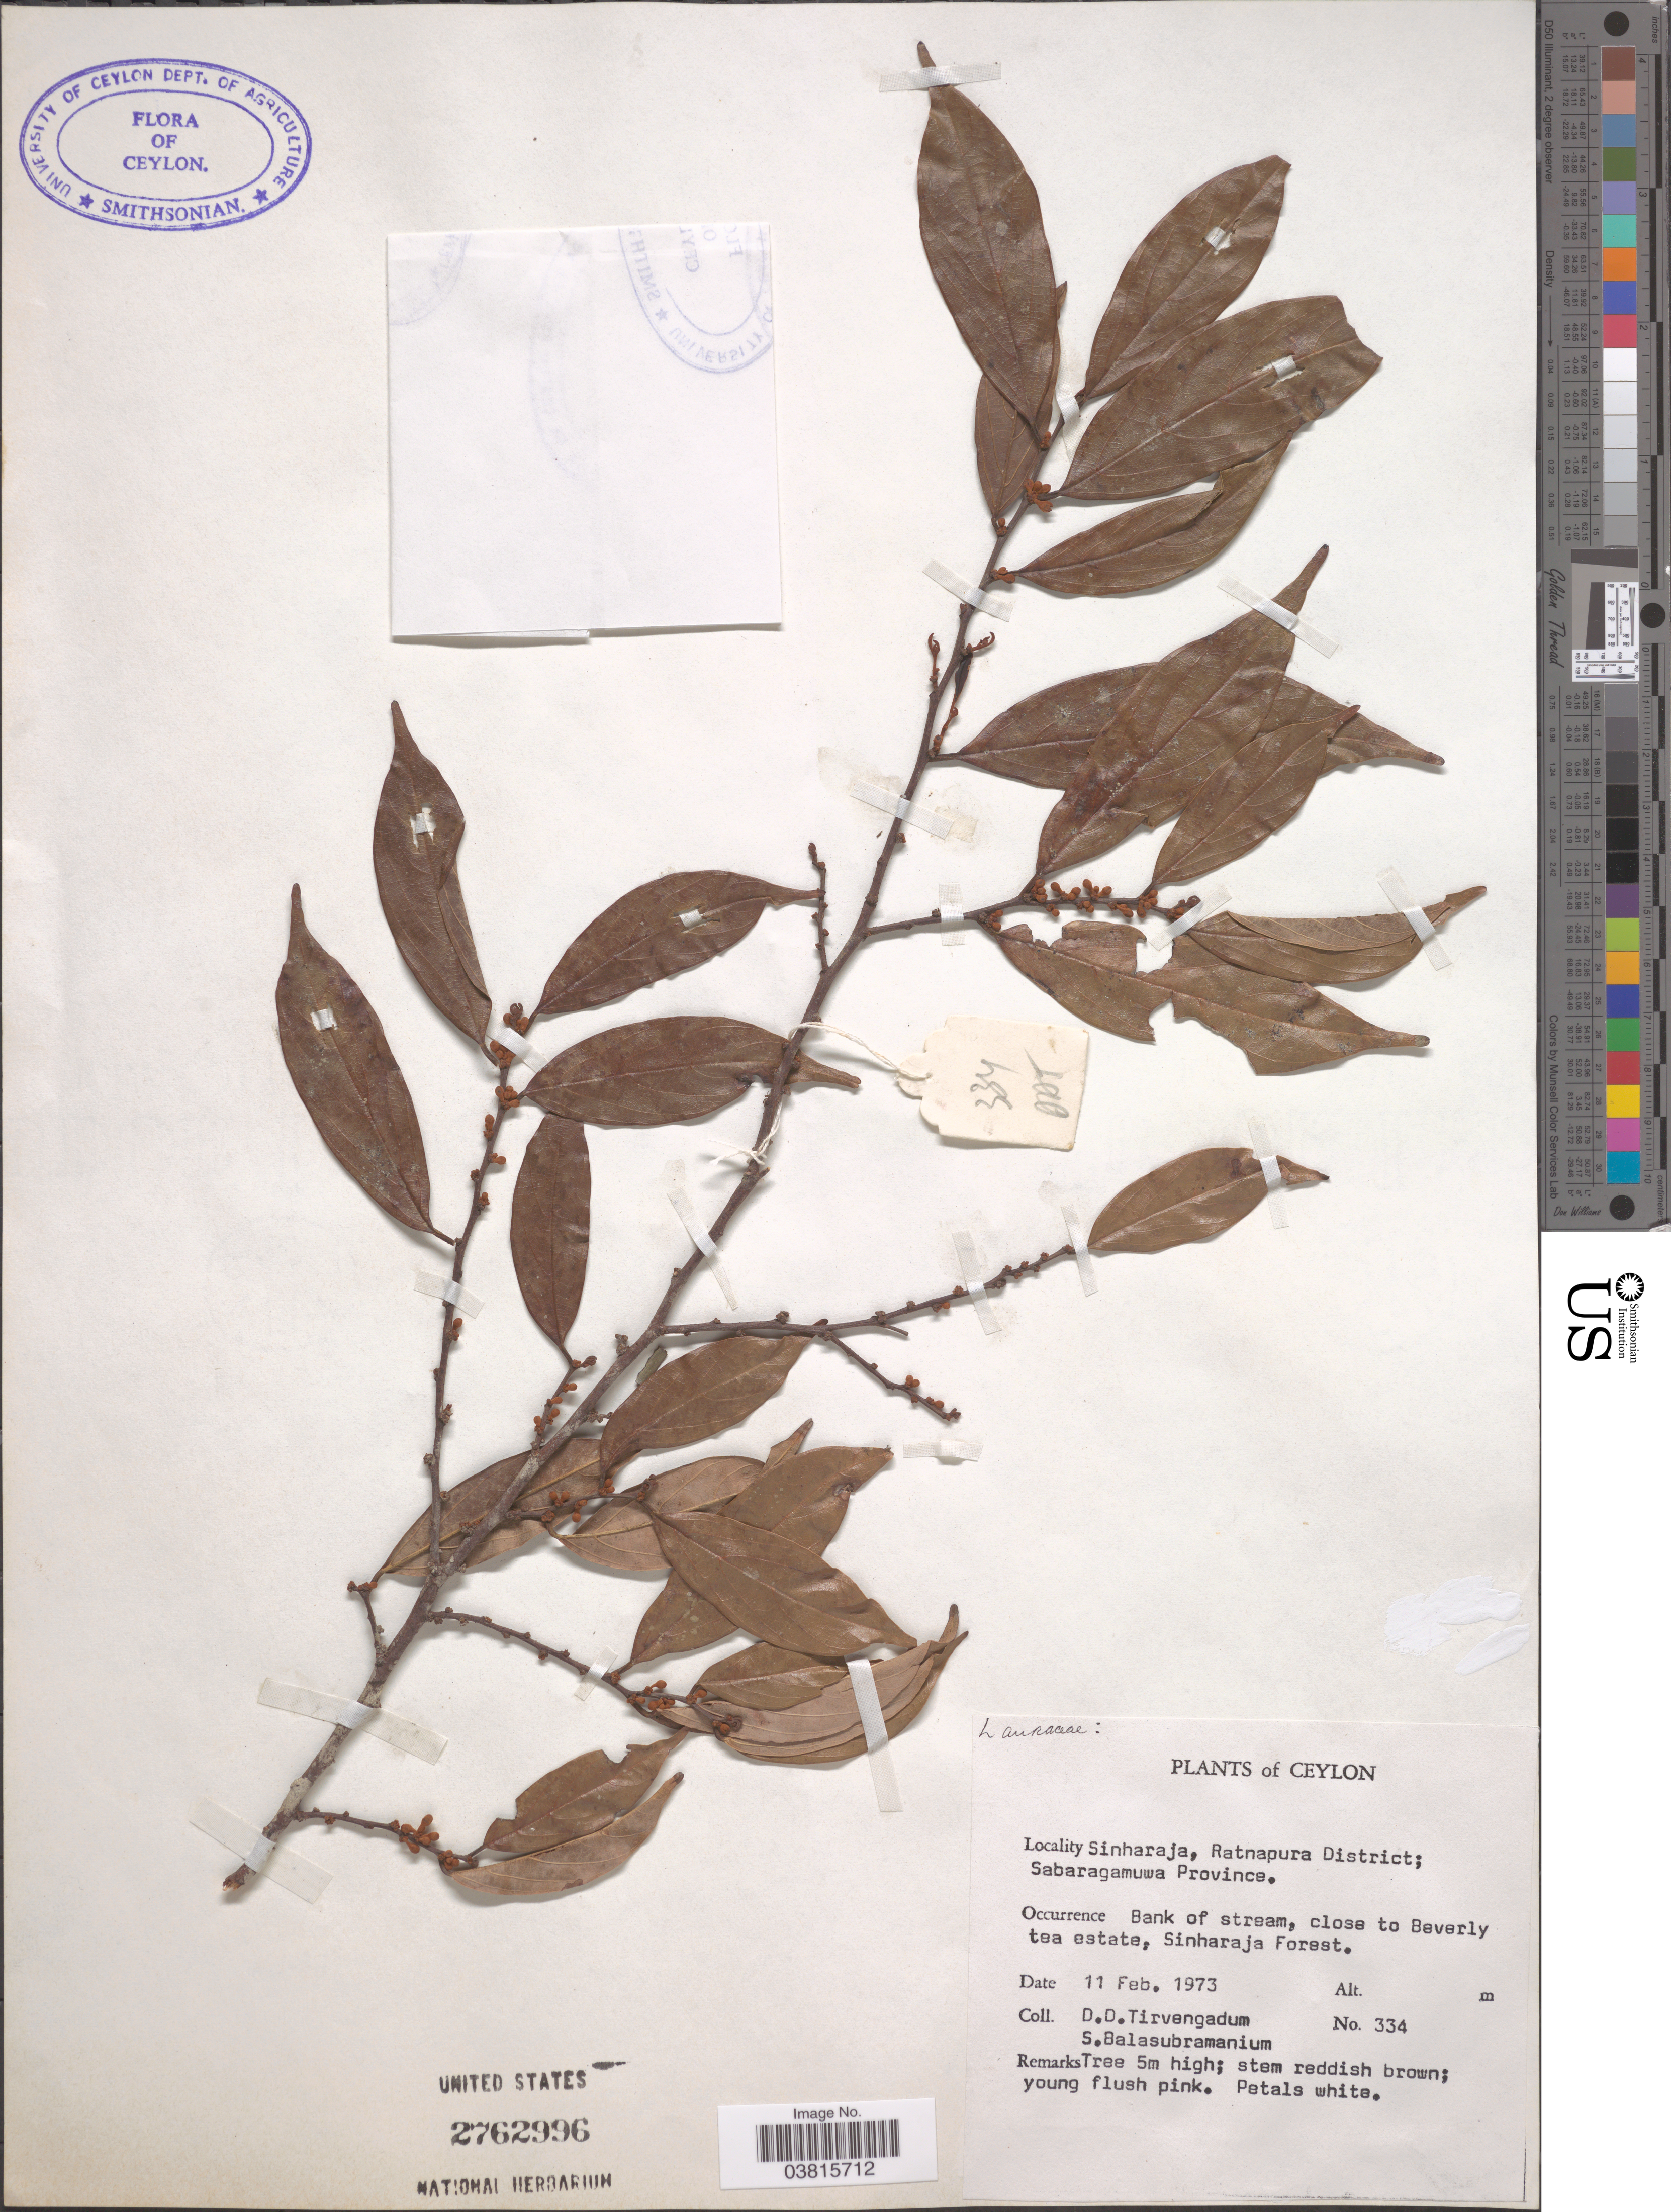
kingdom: Plantae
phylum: Tracheophyta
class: Magnoliopsida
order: Laurales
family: Lauraceae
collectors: D. Tirvengadum & S. Balasubramanium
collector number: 334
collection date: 1973-02-11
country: Sri Lanka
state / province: Sabaragamuwa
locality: Ceylon. Sinharaja, Ratnapura District. Bank of stream, close to Beverly tea estate, Sinharaja Forest.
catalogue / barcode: US 2762996